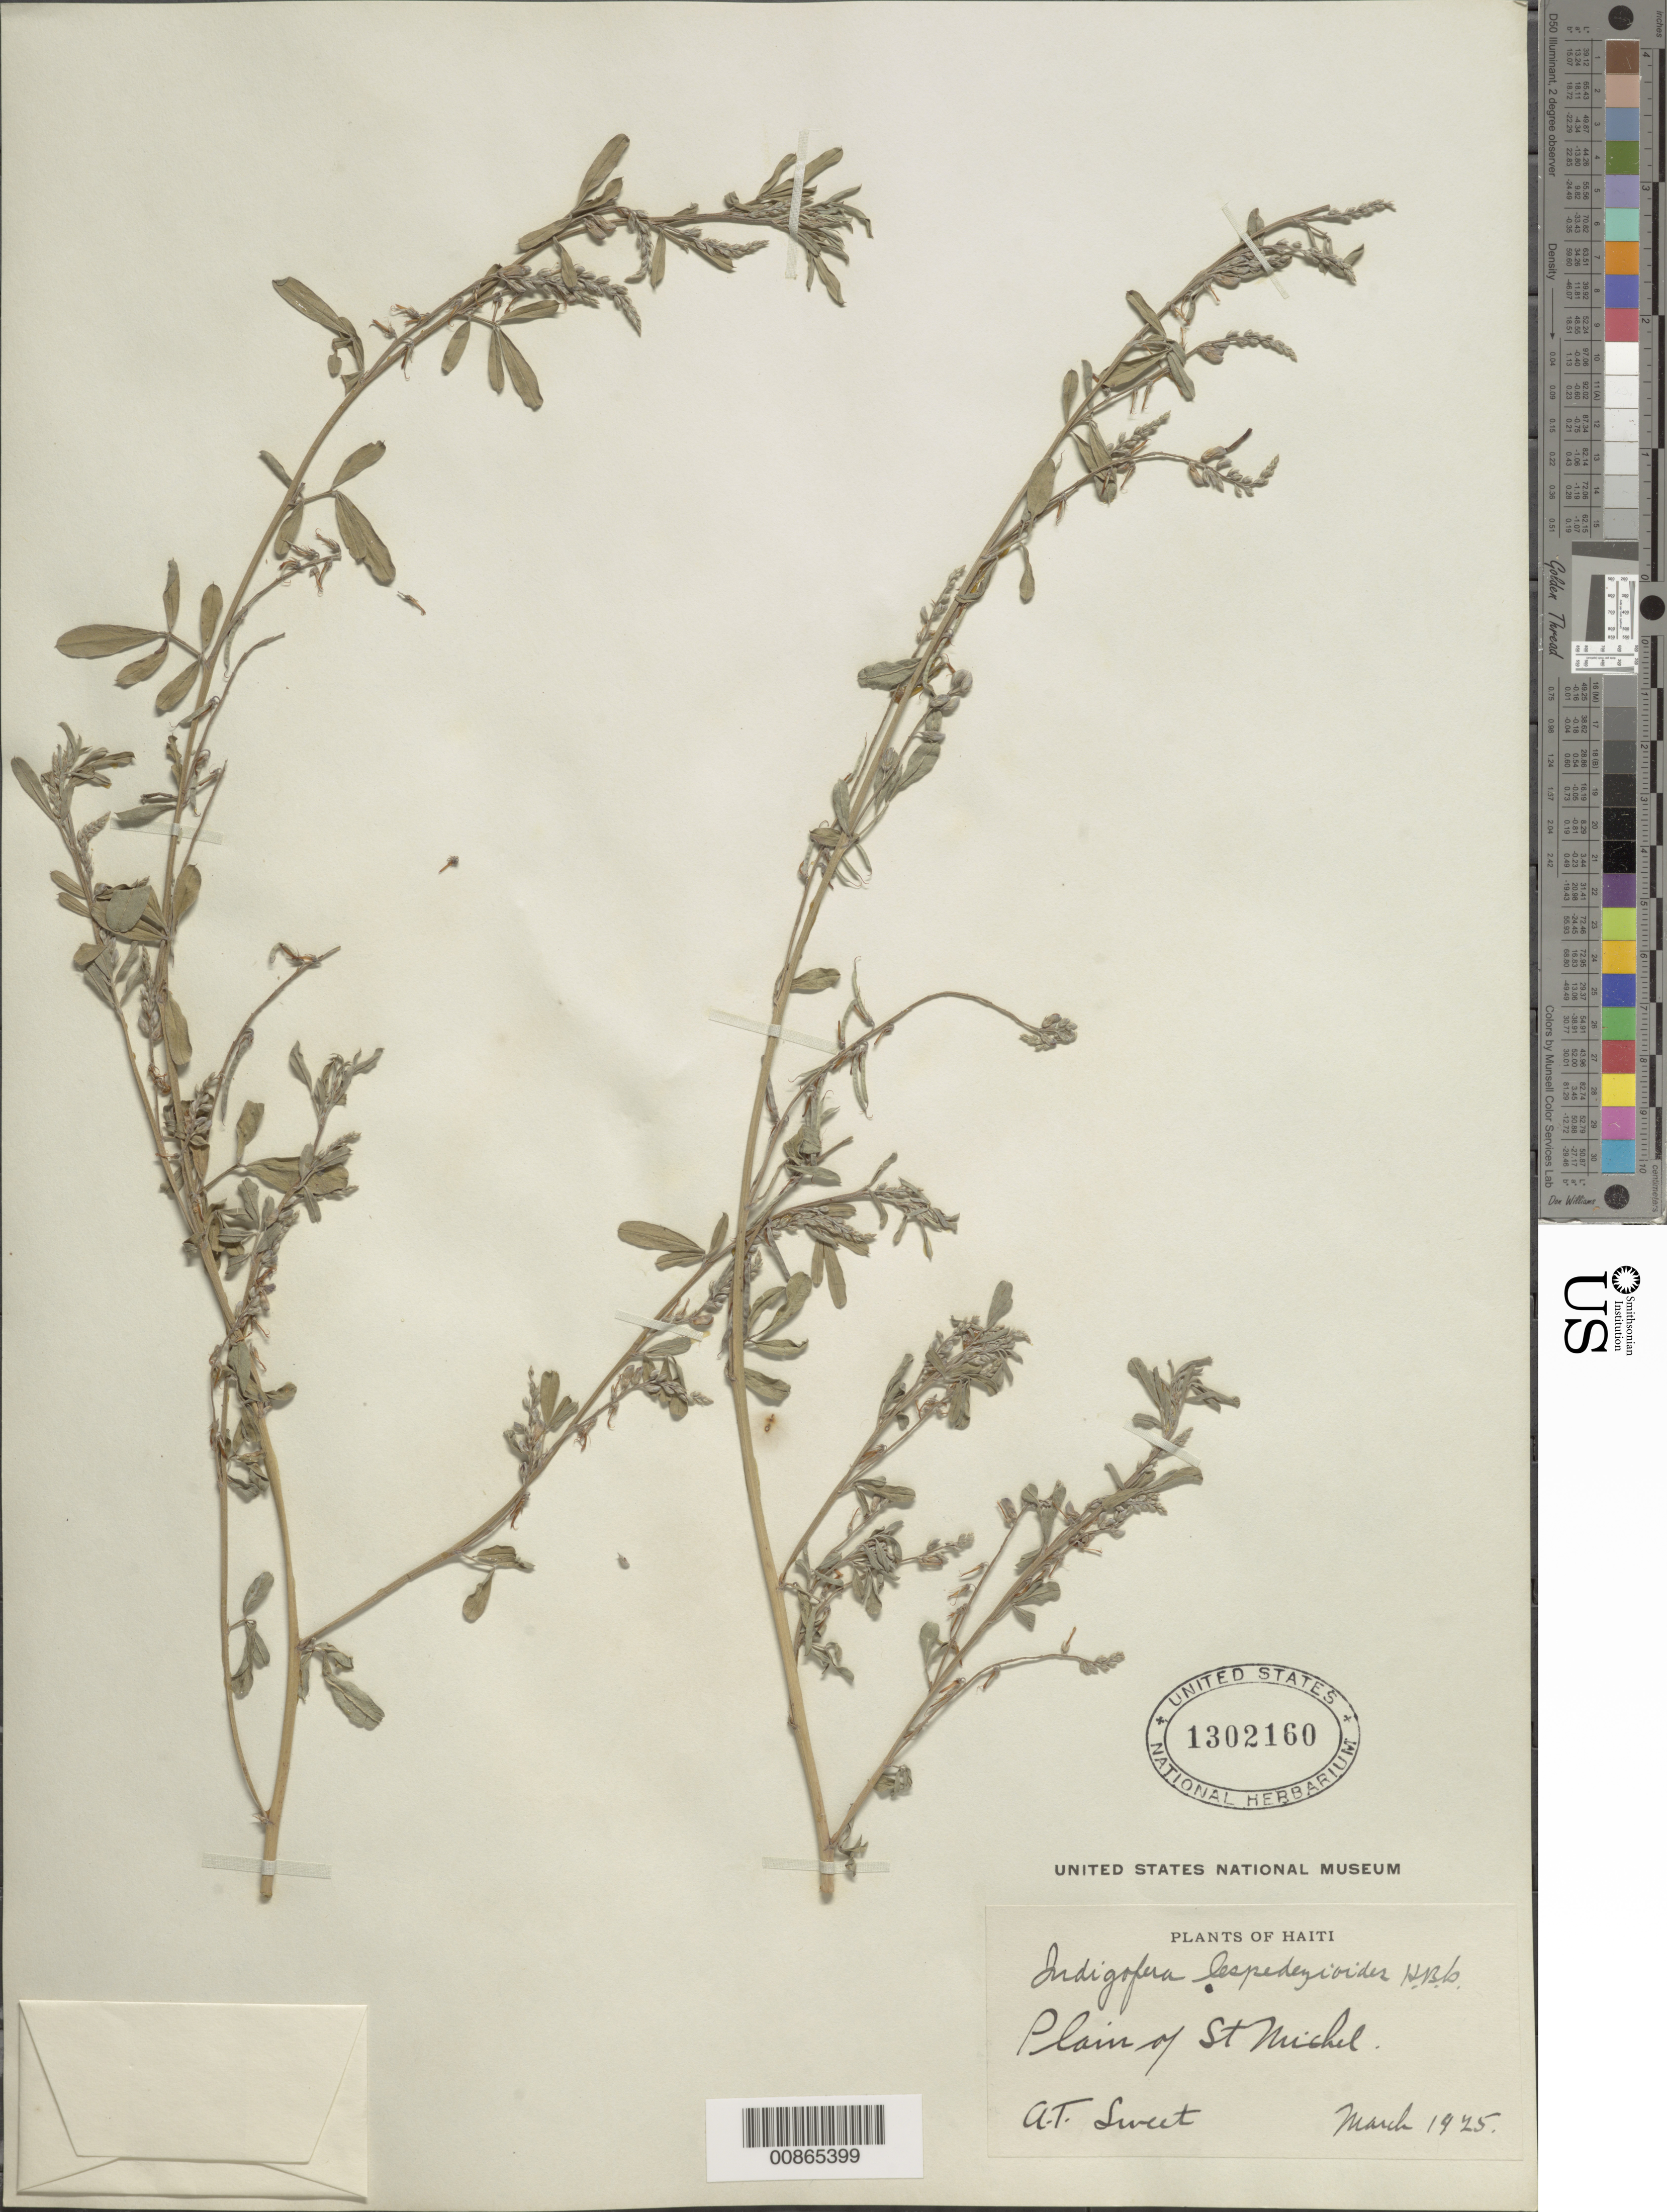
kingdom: Plantae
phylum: Tracheophyta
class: Magnoliopsida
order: Fabales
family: Fabaceae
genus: Indigofera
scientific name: Indigofera lespedezioides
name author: Kunth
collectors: A. T. Sweet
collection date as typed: Mar 1925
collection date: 1925-03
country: Haiti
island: Hispaniola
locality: Plain of St. Michel.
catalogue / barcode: US 1302160